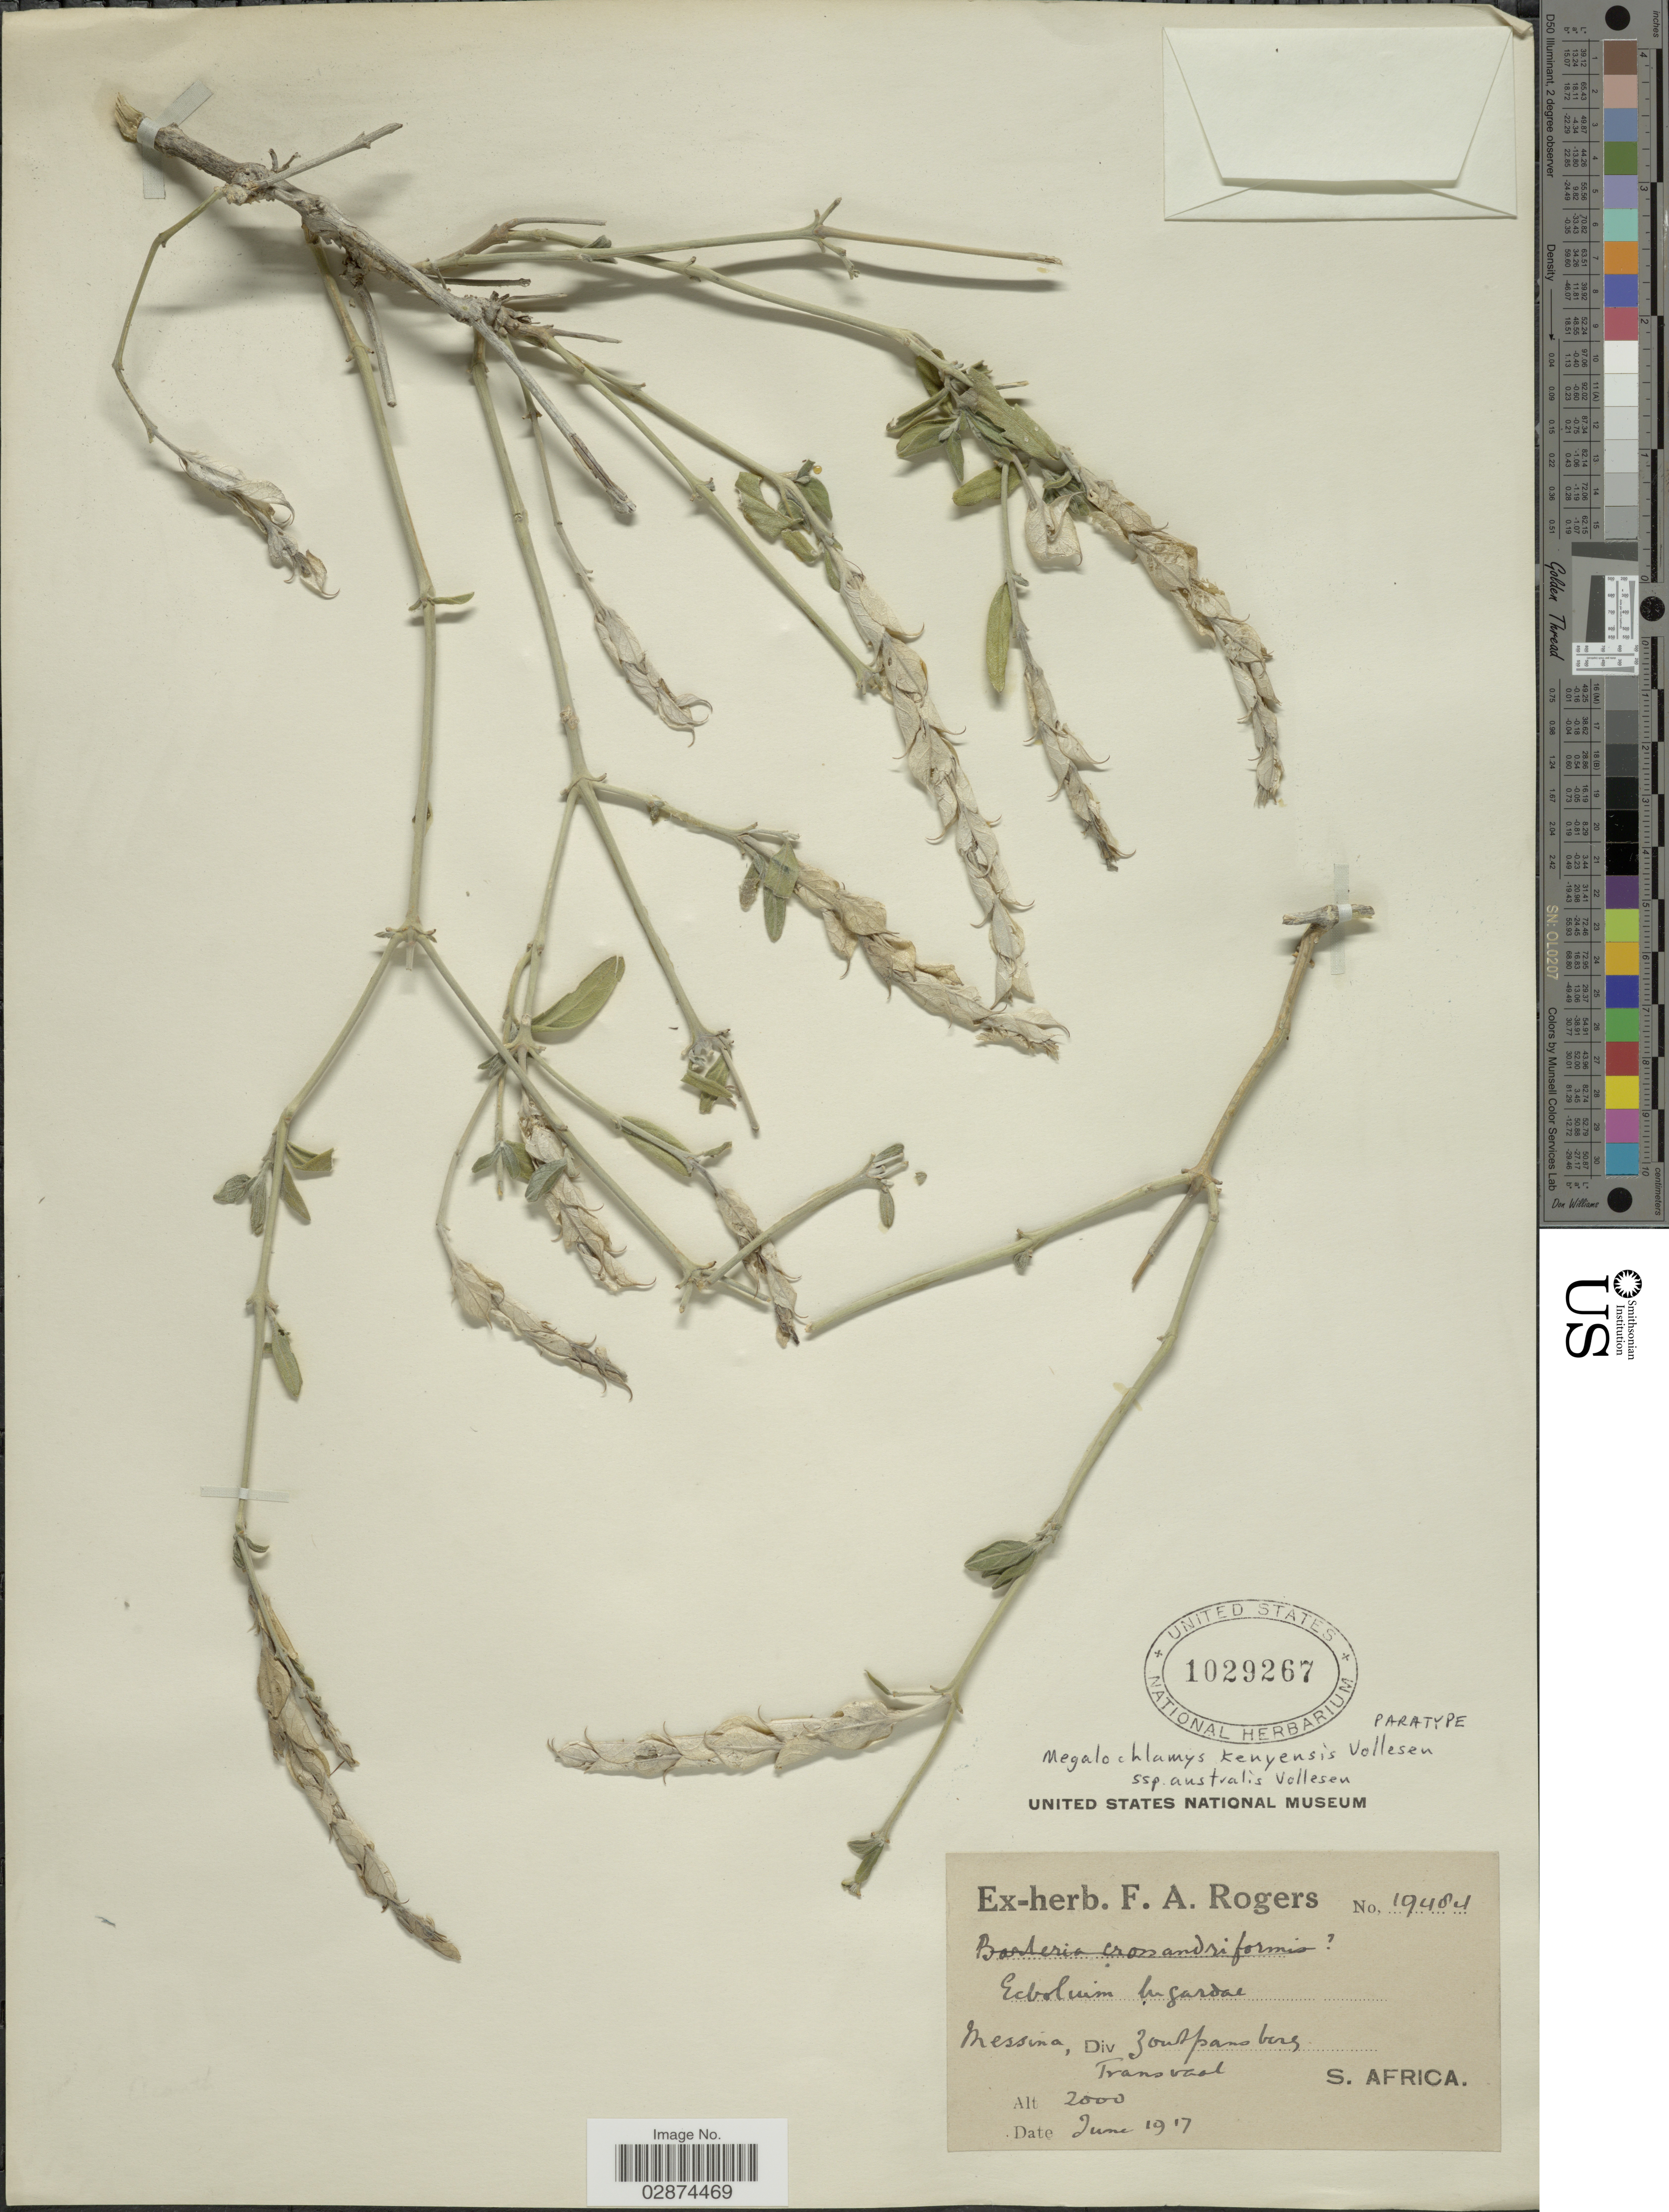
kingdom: Plantae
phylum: Tracheophyta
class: Magnoliopsida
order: Lamiales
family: Acanthaceae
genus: Megalochlamys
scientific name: Megalochlamys kenyensis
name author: Vollesen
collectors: ex herb. F. A. Rogers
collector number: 19484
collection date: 1917-06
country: South Africa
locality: Messina, Div. Zoutpansberg, Transvaal.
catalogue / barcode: US 1029267